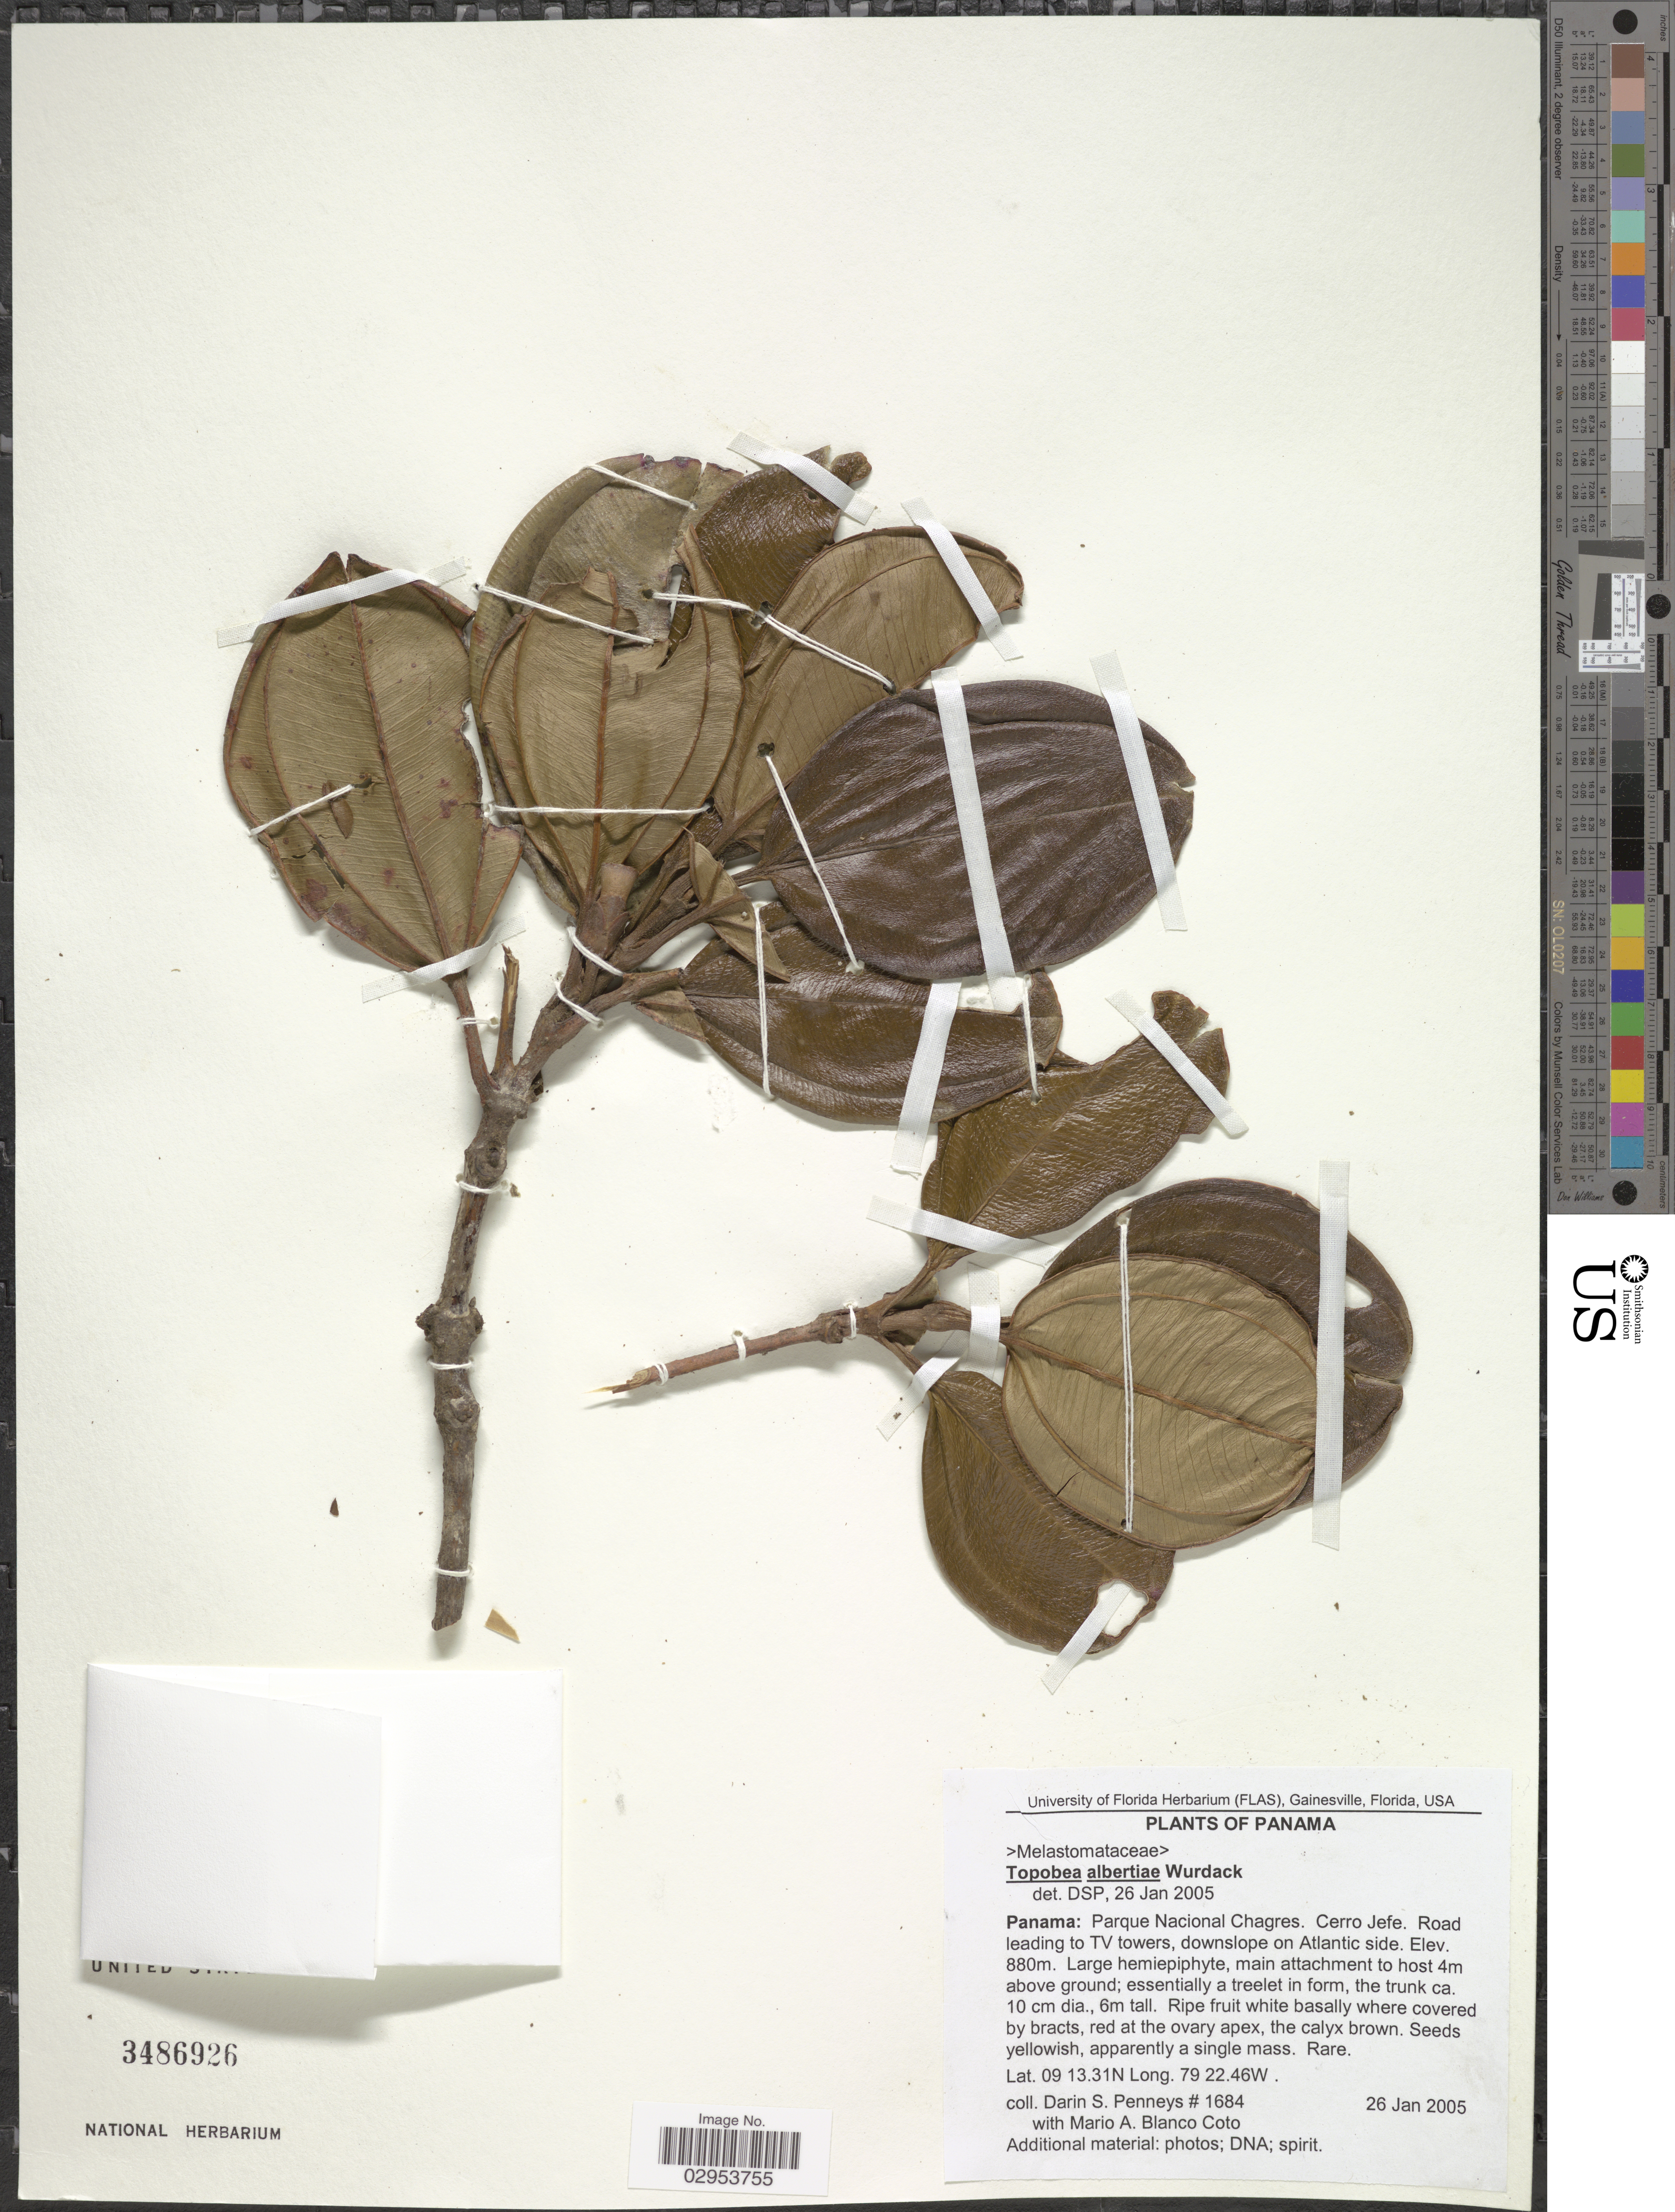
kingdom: Plantae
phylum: Tracheophyta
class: Magnoliopsida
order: Myrtales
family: Melastomataceae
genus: Topobea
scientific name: Topobea albertiae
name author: Wurdack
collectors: D. S. Penneys & M. A. Blanco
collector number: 1684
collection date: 2005-01-26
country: Panama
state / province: Panamá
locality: Parque Nacional Chagres. Cerro Jefe. Road leading to TV towers, downslope on Atlantic side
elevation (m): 880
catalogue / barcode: US 3486926